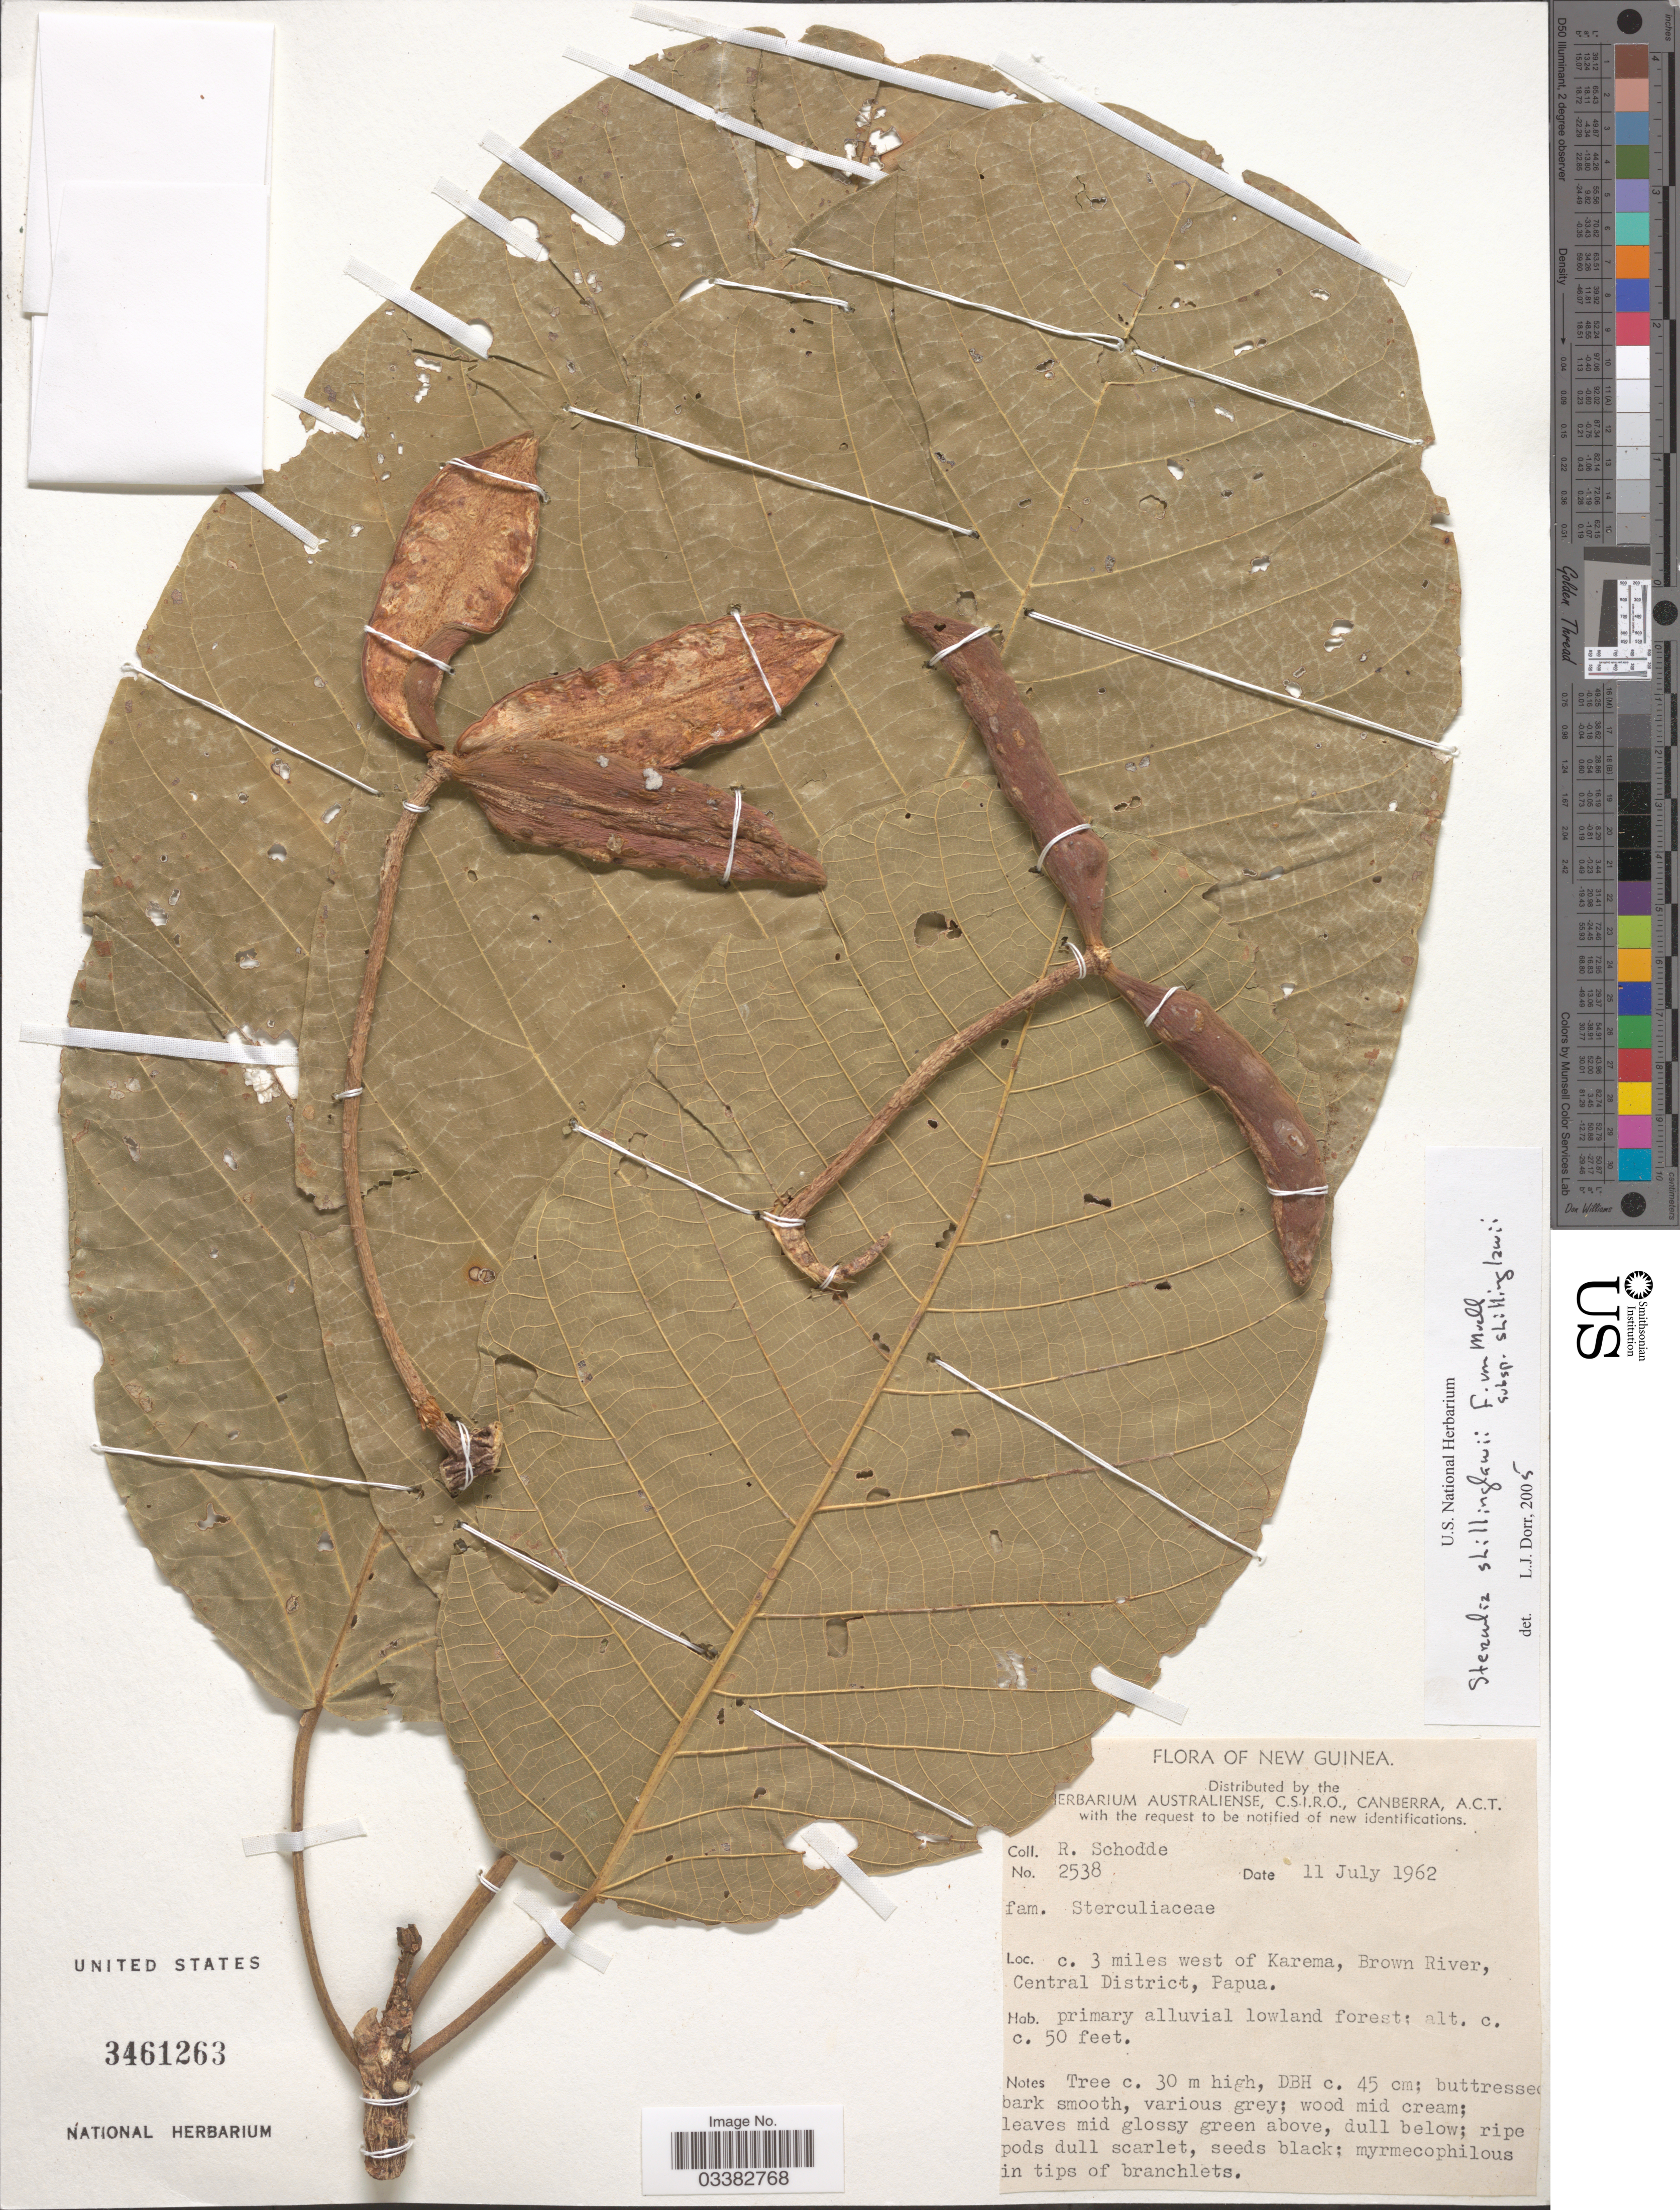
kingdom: Plantae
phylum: Tracheophyta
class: Magnoliopsida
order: Malvales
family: Malvaceae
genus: Sterculia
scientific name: Sterculia shillinglawii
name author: F. Muell.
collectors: R. Schodde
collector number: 2538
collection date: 1962-07-11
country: Papua New Guinea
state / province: Central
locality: New Guinea. C. 3 miles west of Karema, Brown River, Central District, Papua.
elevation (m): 15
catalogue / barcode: US 3461263